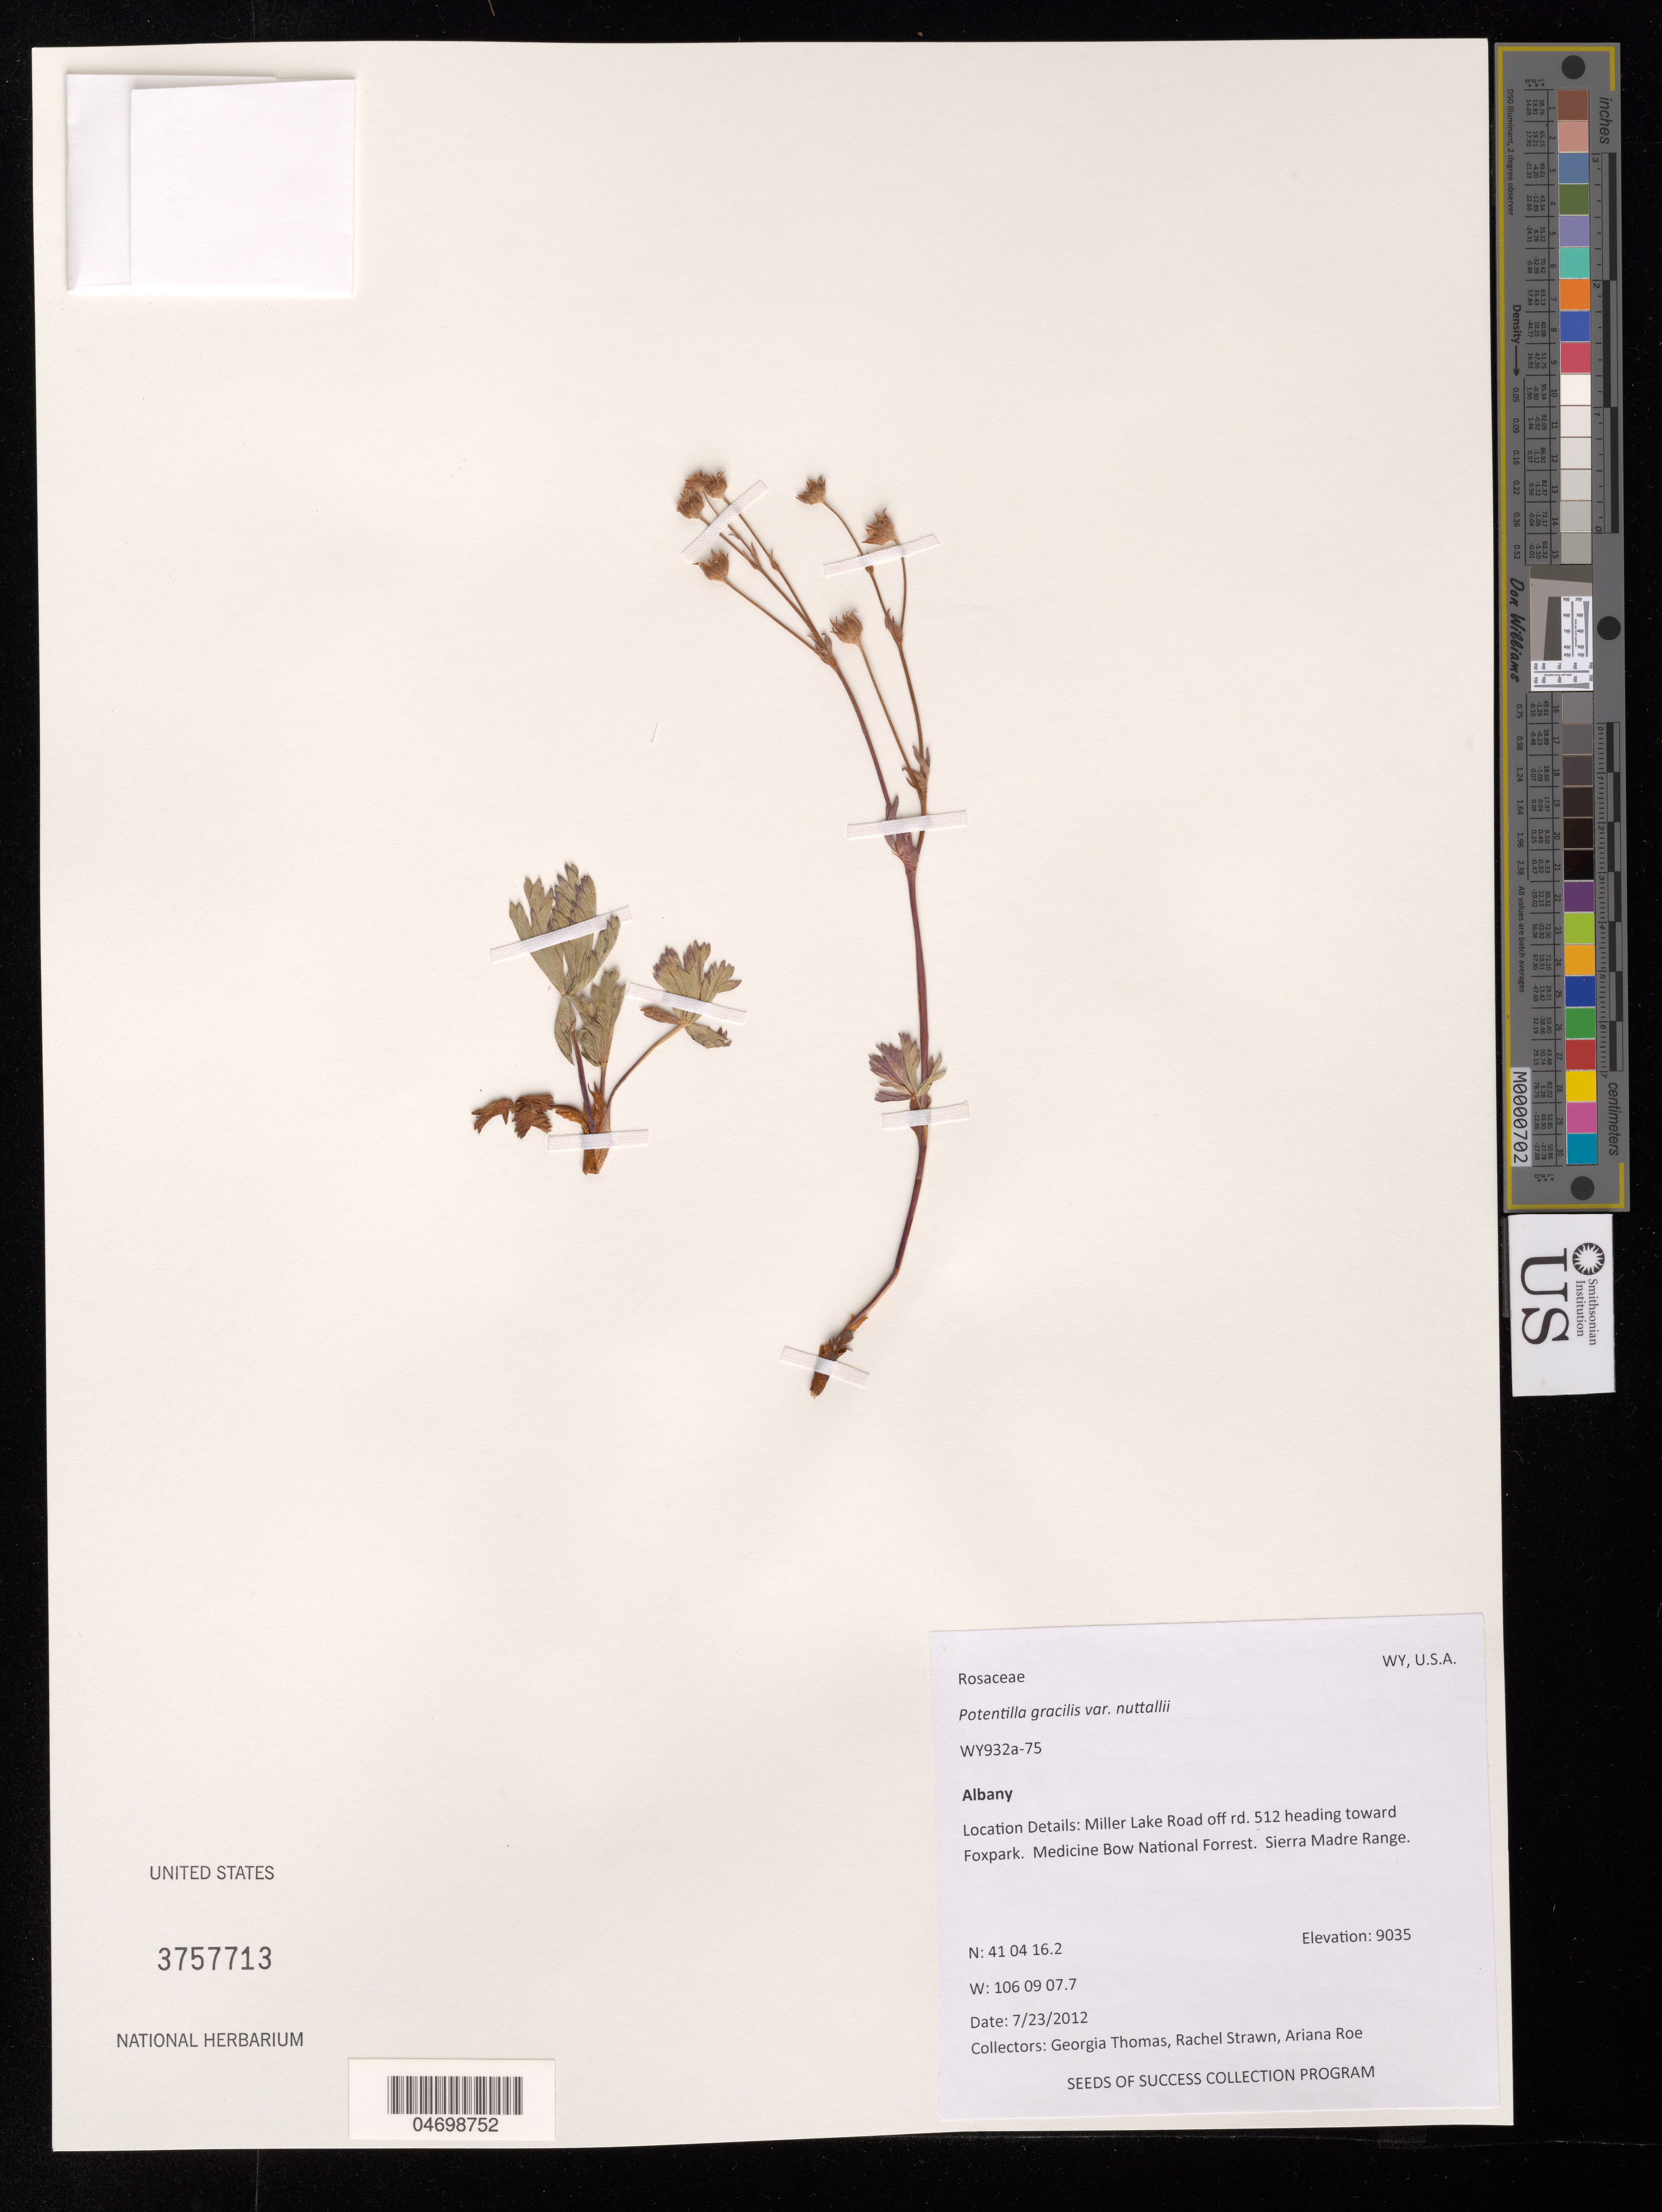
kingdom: Plantae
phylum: Tracheophyta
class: Magnoliopsida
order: Rosales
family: Rosaceae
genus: Potentilla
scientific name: Potentilla gracilis var. nuttallii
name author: (Lehm.) E. Sheld.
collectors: G. Thomas, R. Strawn & A. Roe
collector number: WY932A-75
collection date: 2012-07-23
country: United States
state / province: Wyoming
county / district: Albany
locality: Medicine Bow National Forest. Sierra Madre Range, Miller Lake Road off rd. 512 heading toward Foxpark.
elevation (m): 2754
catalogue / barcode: US 3757713